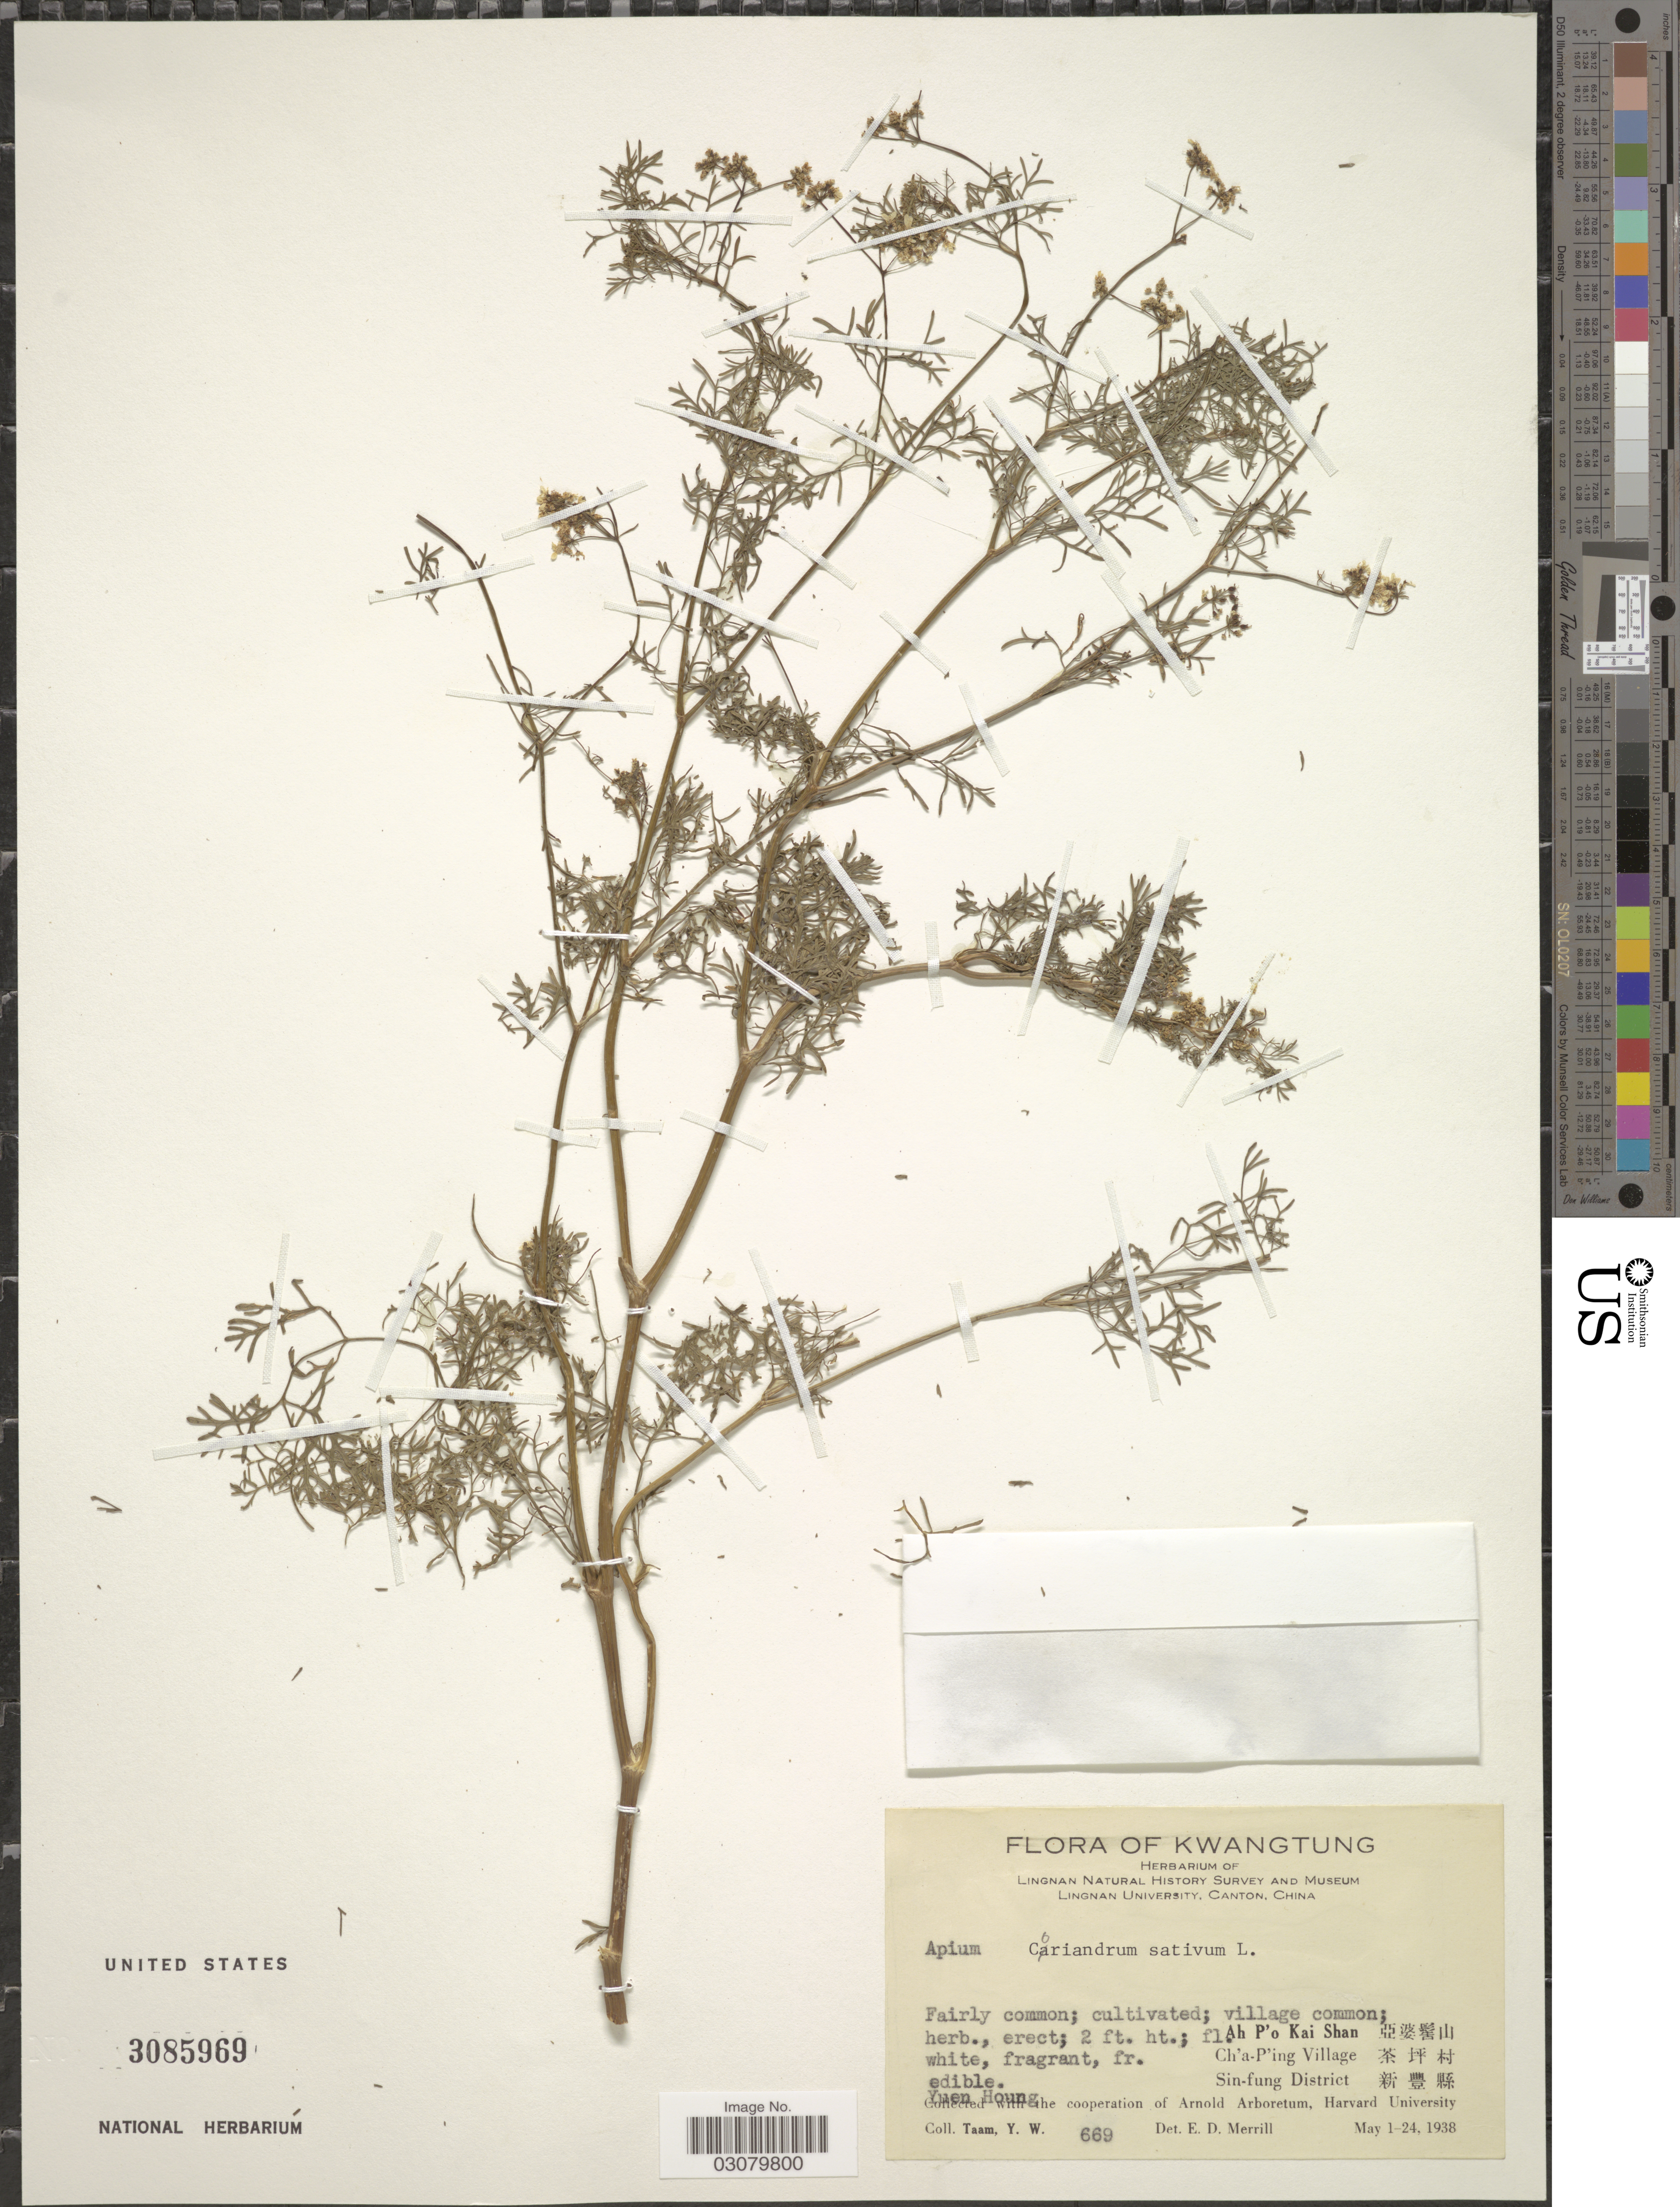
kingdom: Plantae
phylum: Tracheophyta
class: Magnoliopsida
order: Apiales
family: Apiaceae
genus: Coriandrum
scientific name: Coriandrum sativum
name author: L.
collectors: Y. W. Taam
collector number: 669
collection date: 1938-05-01/1938-05-24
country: China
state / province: Guangdong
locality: Kwangtung. Ah P'o Kai Shan, Ch'a-Ping Village, Sin-fung District, Yuen Houng.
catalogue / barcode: US 3085969